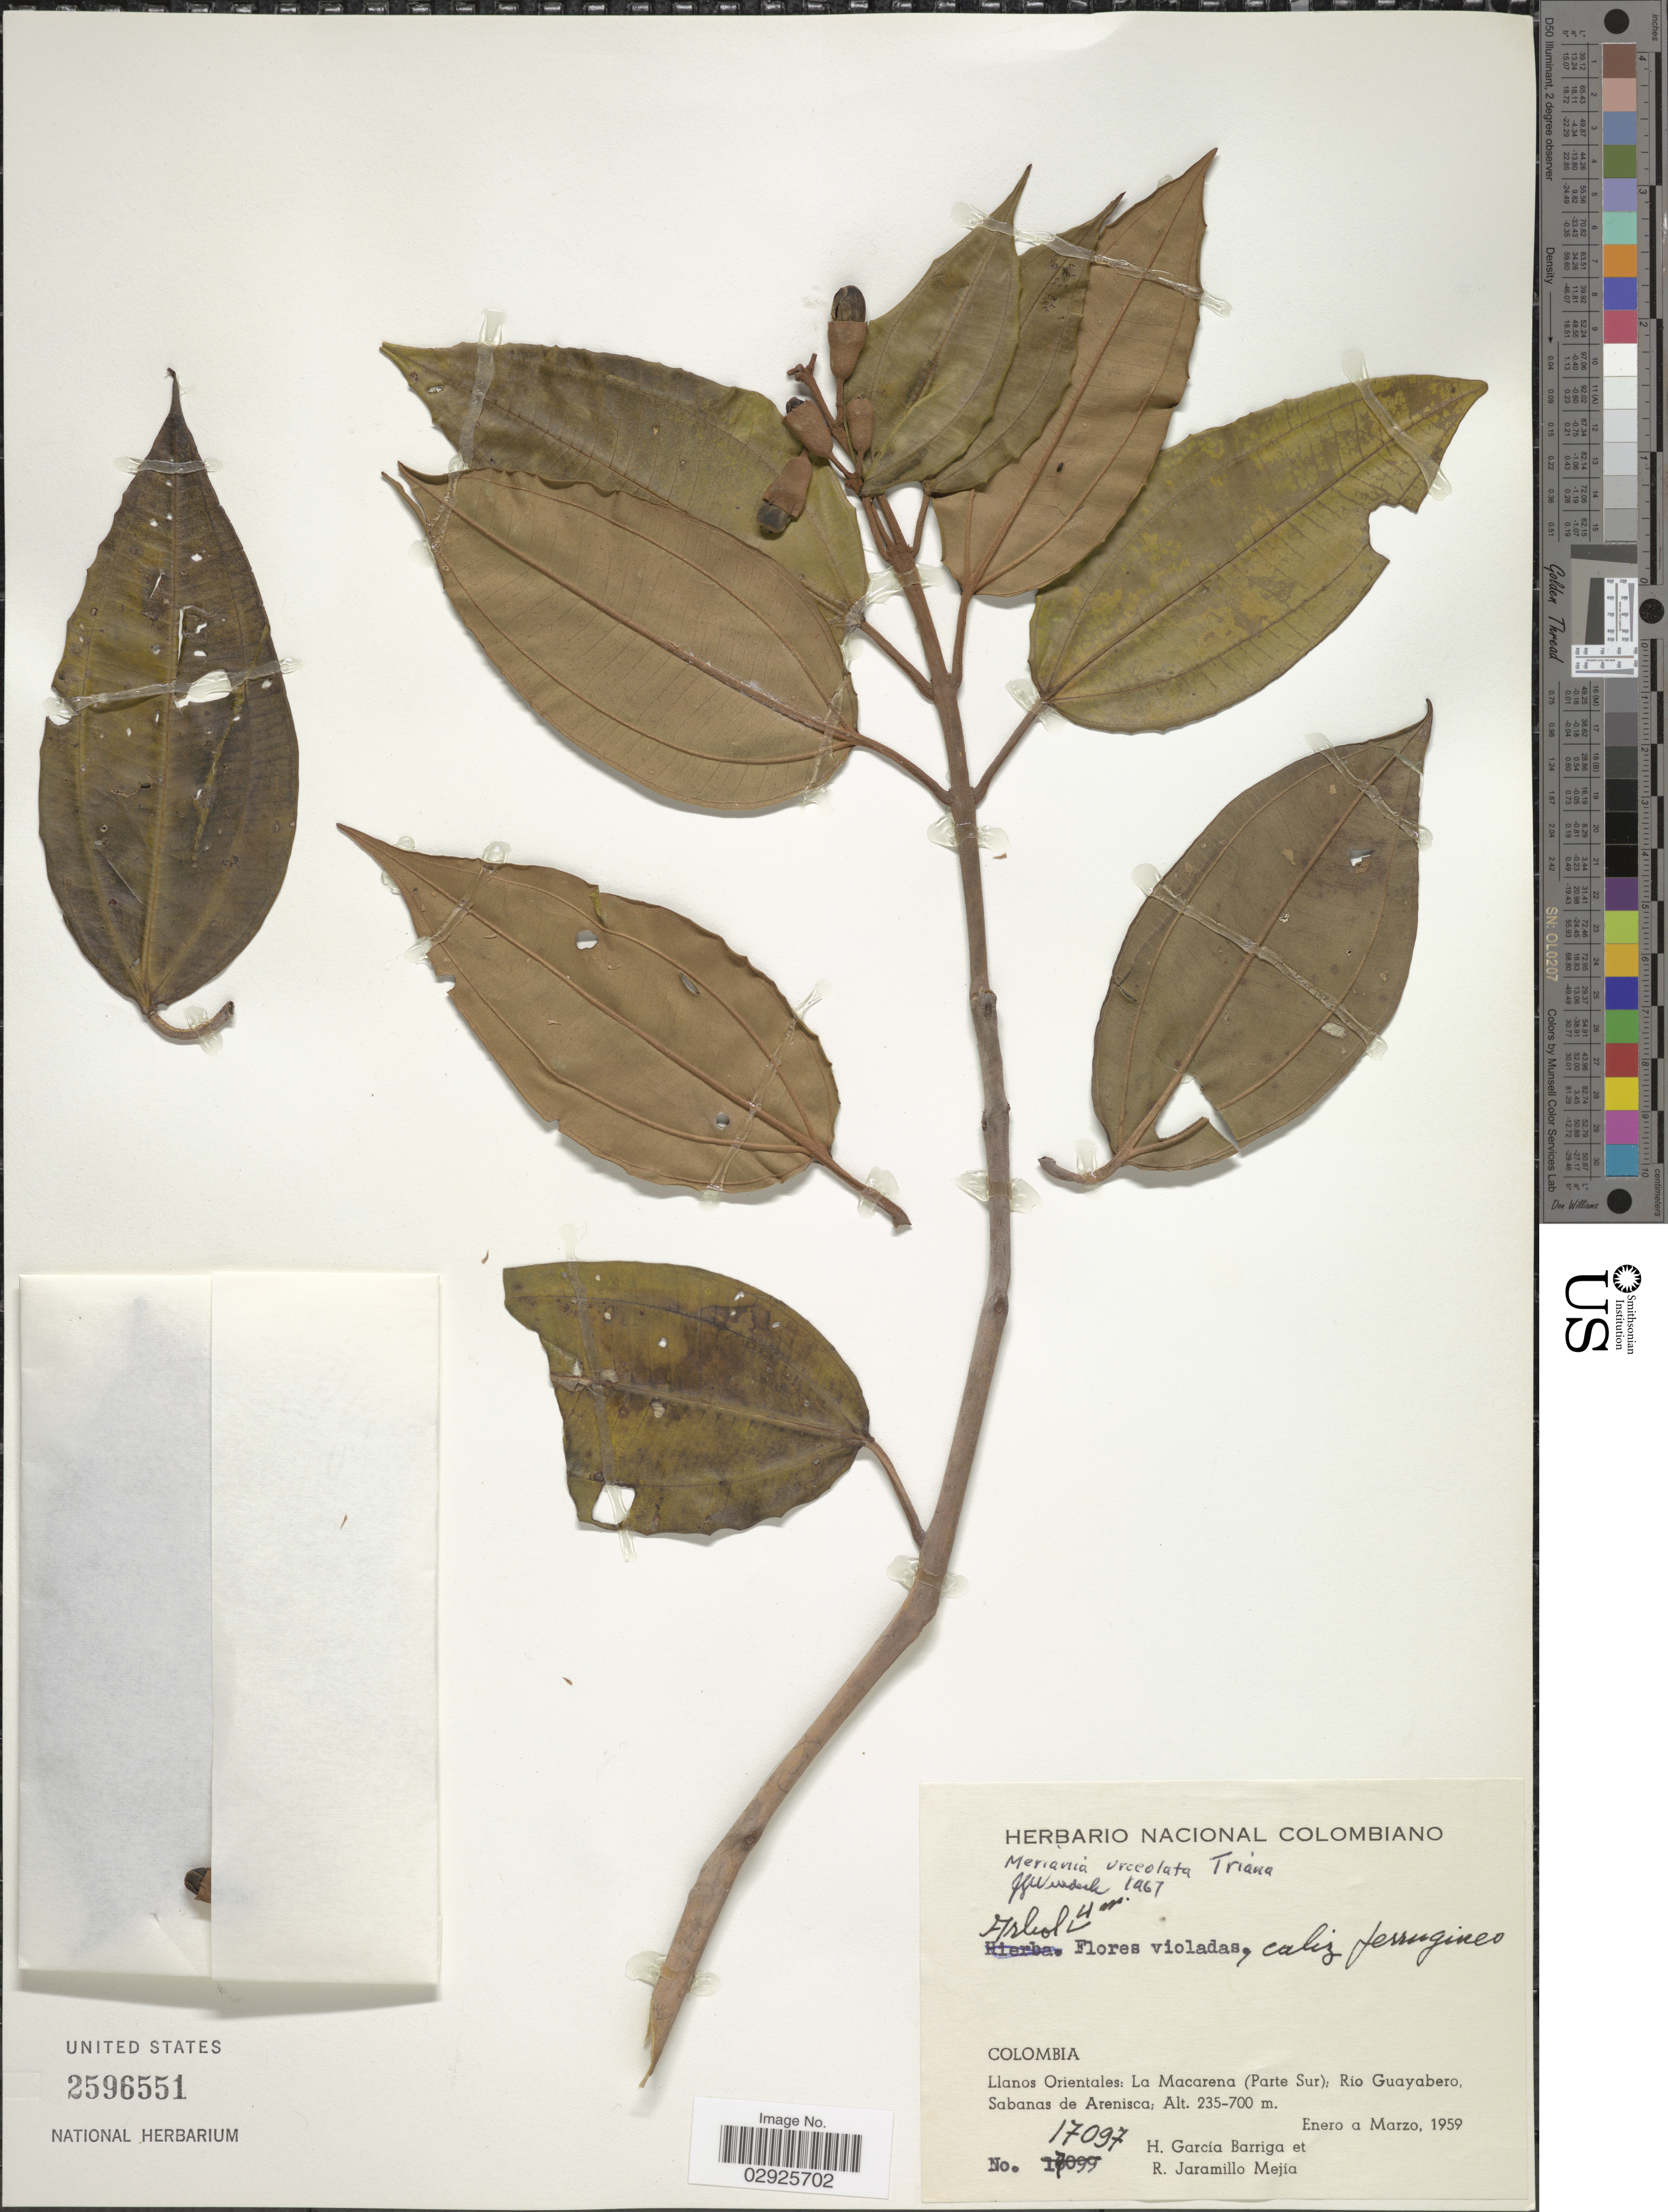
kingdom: Plantae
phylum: Tracheophyta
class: Magnoliopsida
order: Myrtales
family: Melastomataceae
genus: Meriania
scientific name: Meriania urceolata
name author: Triana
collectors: H. García Barriga & R. Jaramillo M.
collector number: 17097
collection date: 1959-01/1959-03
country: Colombia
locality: Llanos Orientales: La Macarena (Parte Sur): Río Guayabero, Sabanas de Arenisca.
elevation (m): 235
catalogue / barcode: US 2596551